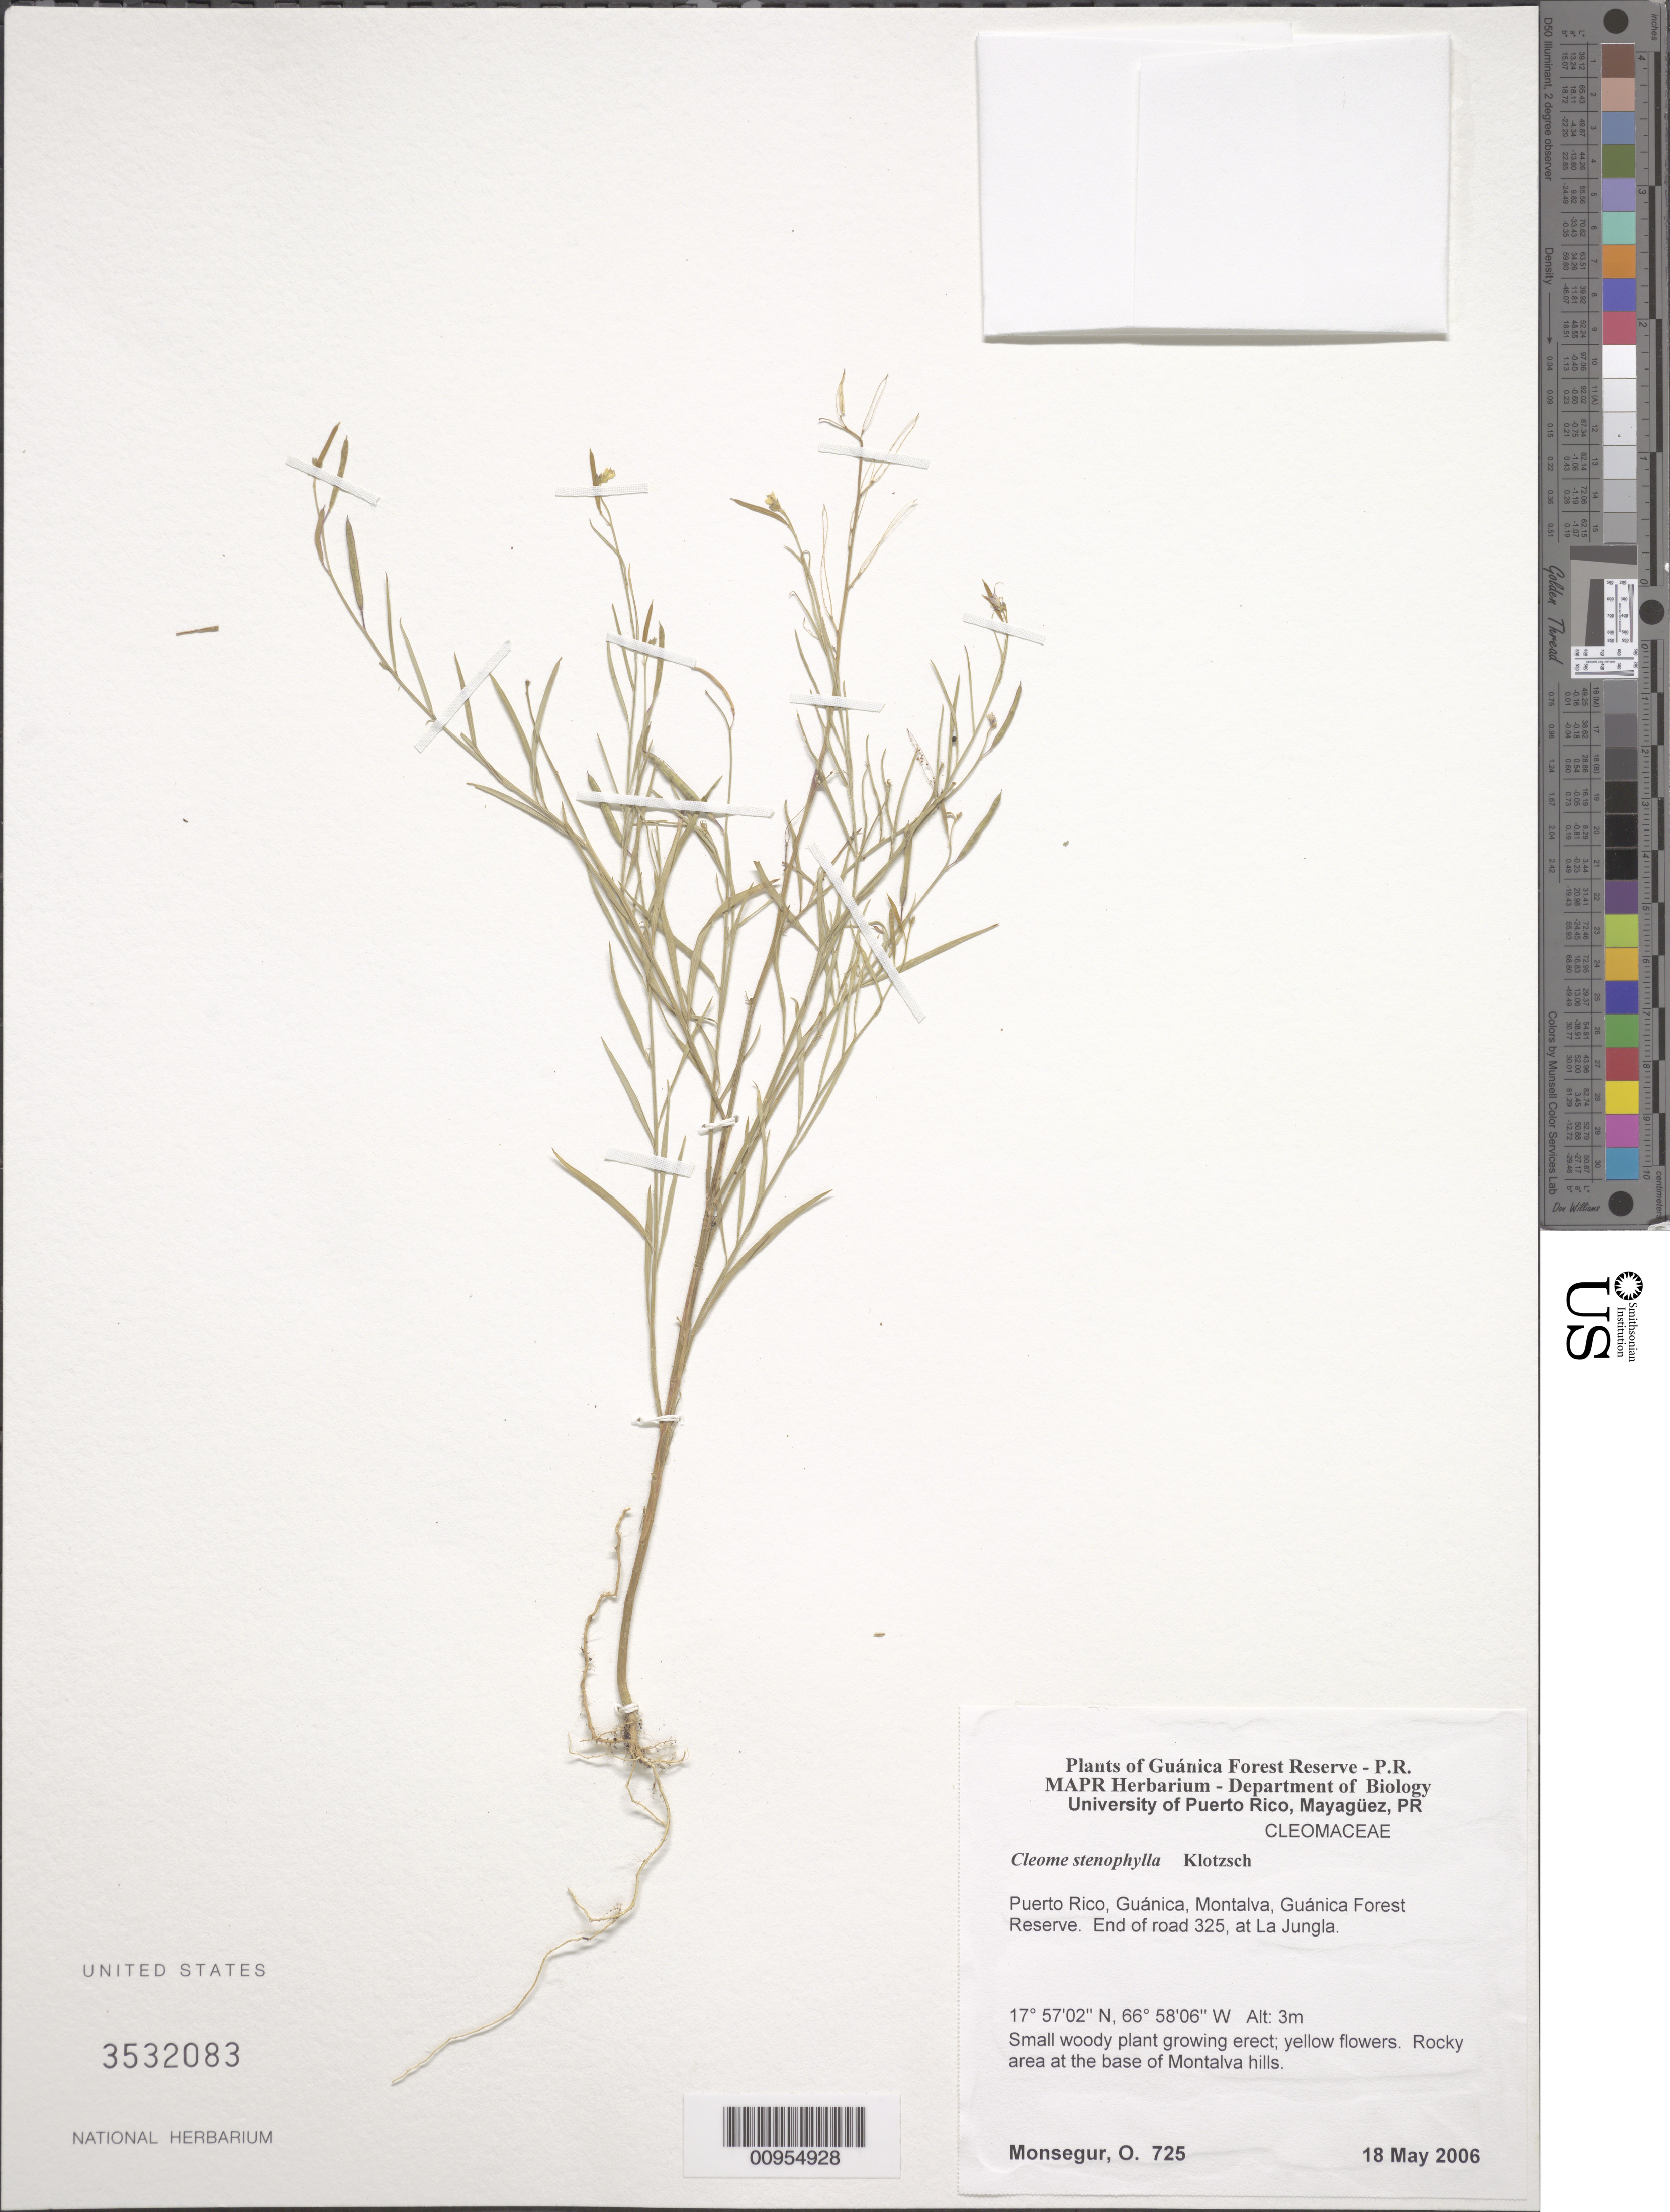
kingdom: Plantae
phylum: Tracheophyta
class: Magnoliopsida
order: Brassicales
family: Cleomaceae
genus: Physostemon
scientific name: Physostemon stenophyllus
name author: (Klotzsch ex Urb.) Iltis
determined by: Strong, M. T., (US), Smithsonian Institution - National Museum of Natural History (UNITED STATES)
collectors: O. Monsegur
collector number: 725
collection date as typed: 18 May 2006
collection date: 2006-05-18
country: Puerto Rico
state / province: Guánica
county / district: Montalva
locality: Guánica Forest Reserve. End of road 325, at La Jungla.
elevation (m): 3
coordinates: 17.57017, 66.58057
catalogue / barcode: US 3532083